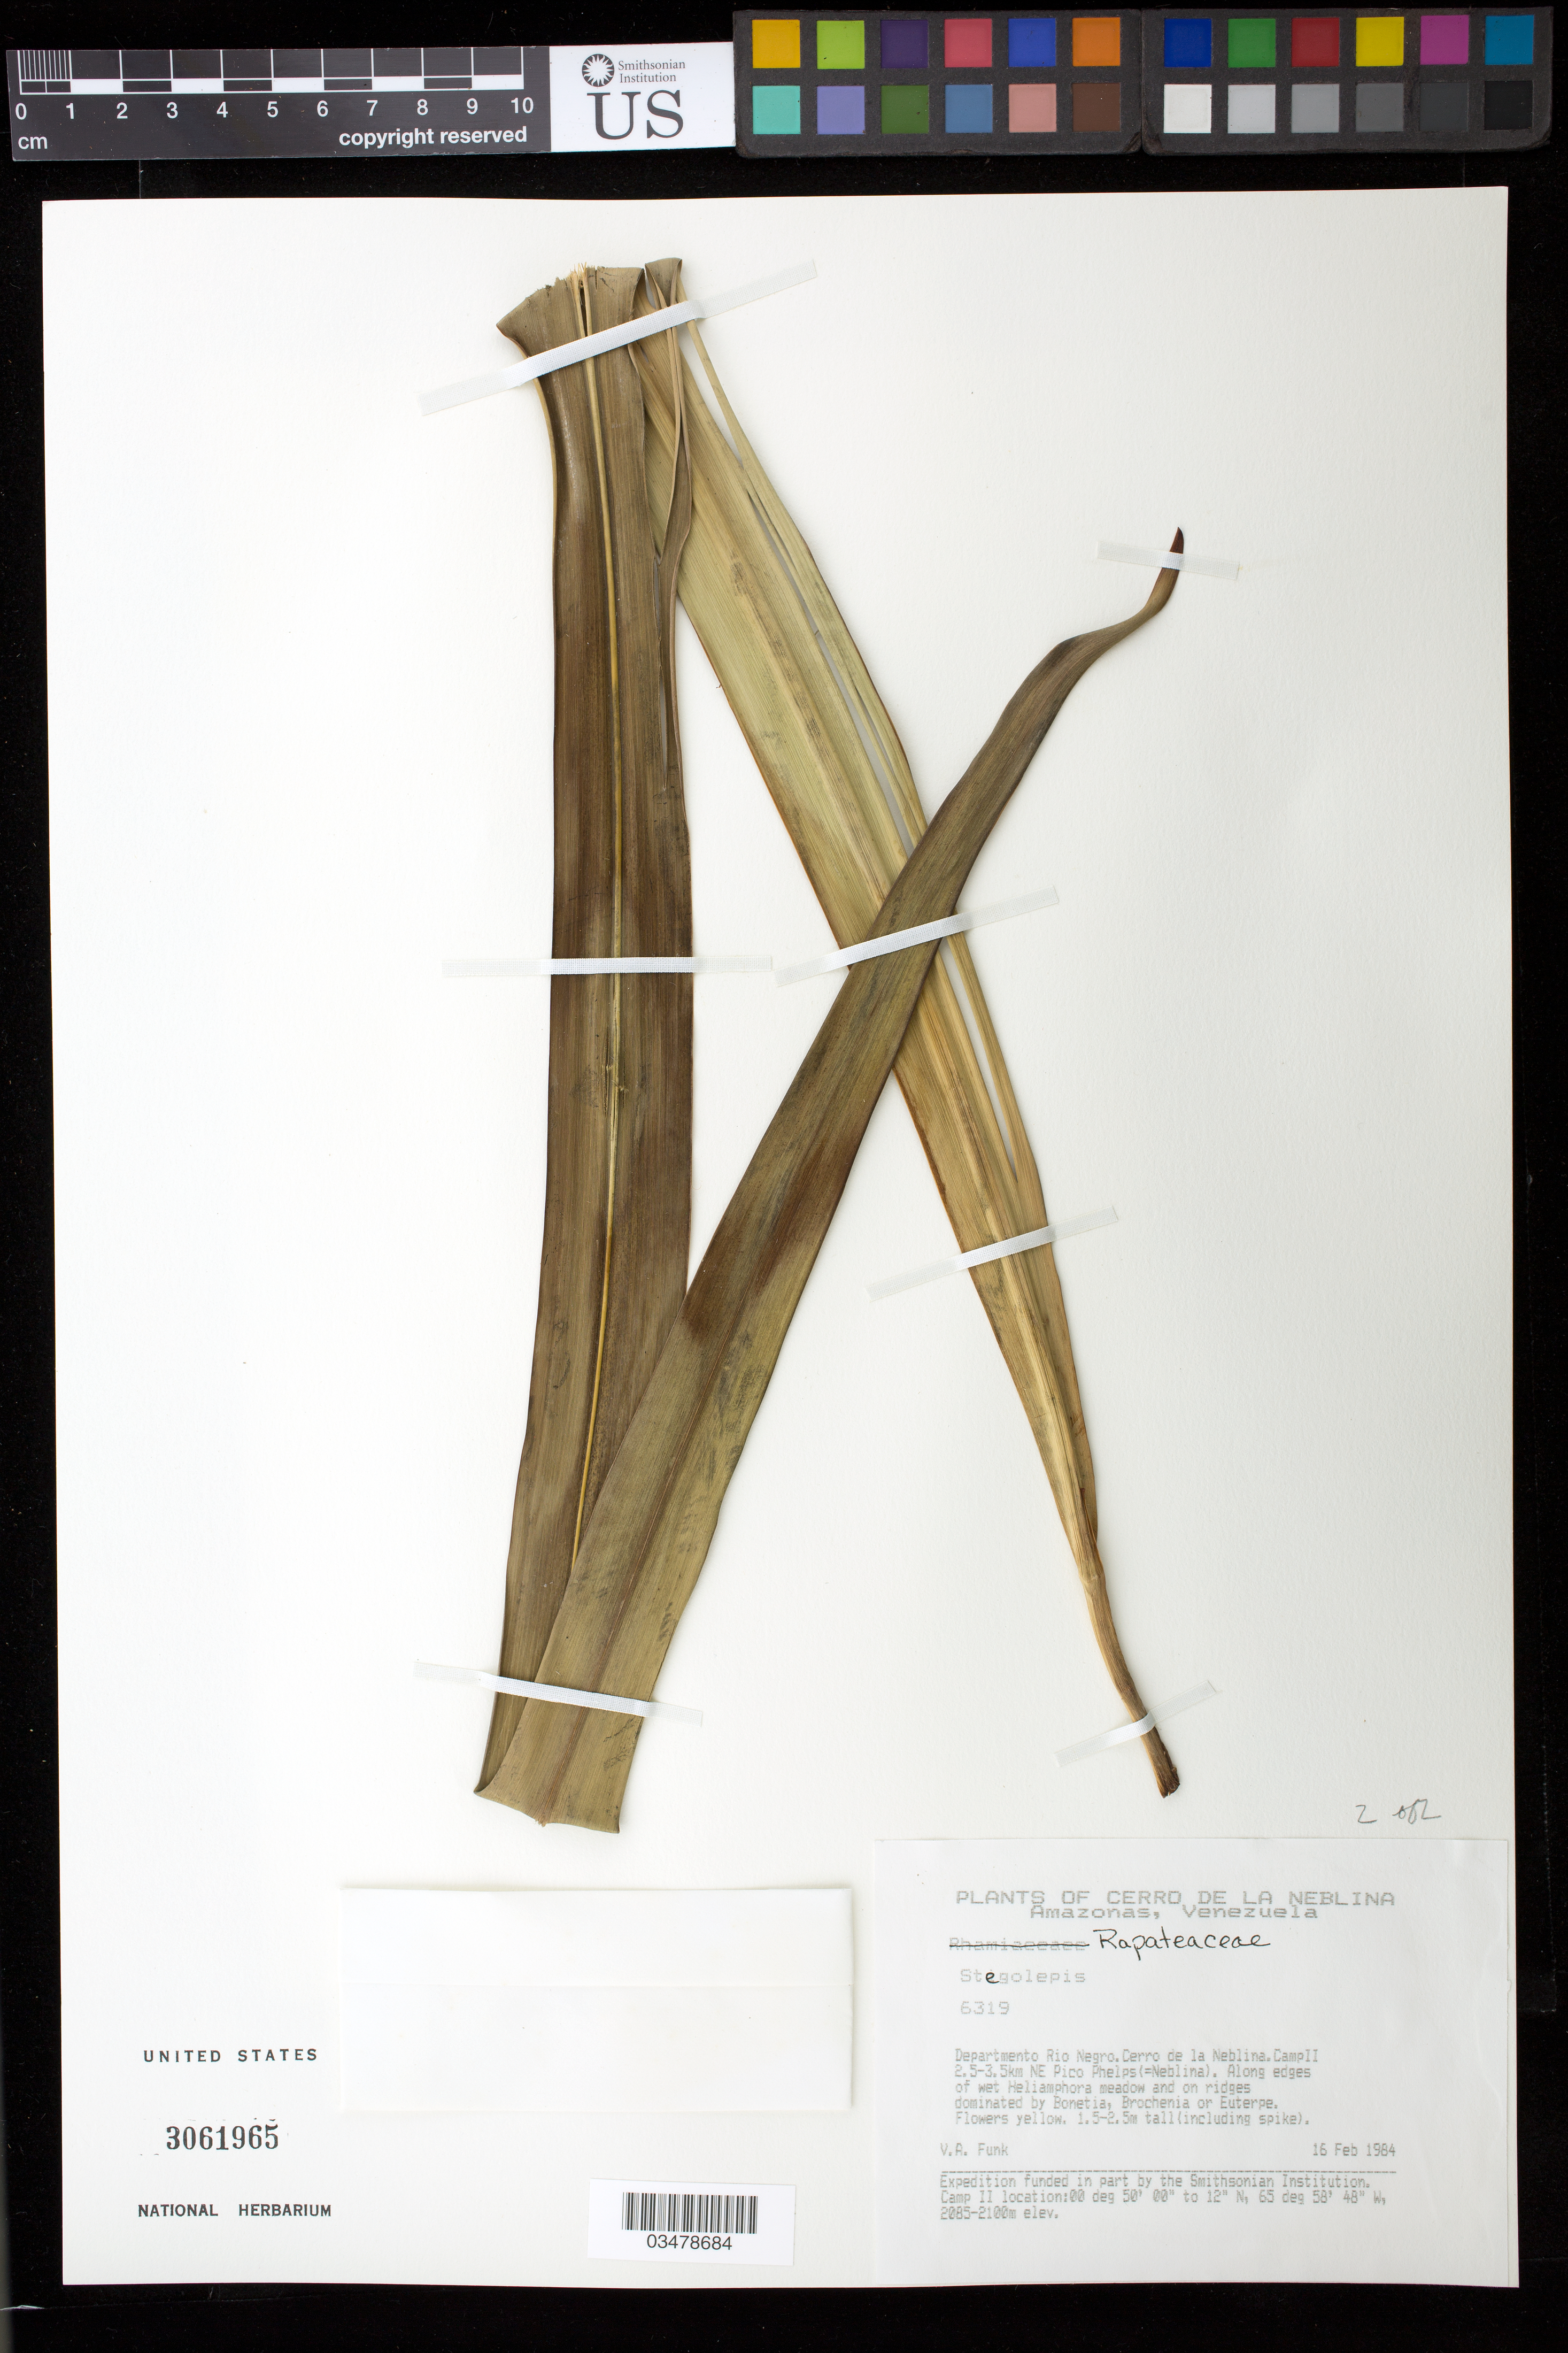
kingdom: Plantae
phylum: Tracheophyta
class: Liliopsida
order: Poales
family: Rapateaceae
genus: Stegolepis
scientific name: Stegolepis sp.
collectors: V. Funk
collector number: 6319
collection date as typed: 16-Feb-84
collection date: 1984-02-16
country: Venezuela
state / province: Amazonas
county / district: Río Negro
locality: Cerro de la Neblina, Camp II 2.5-3.5 km NE Pico Phelps (=Neblina)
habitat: Wet meadow with Heliamphora, grasses and sphagnum surrounded by low forest of predominately Euterpe and Bonnetia.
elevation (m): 2085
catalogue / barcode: US 3061965